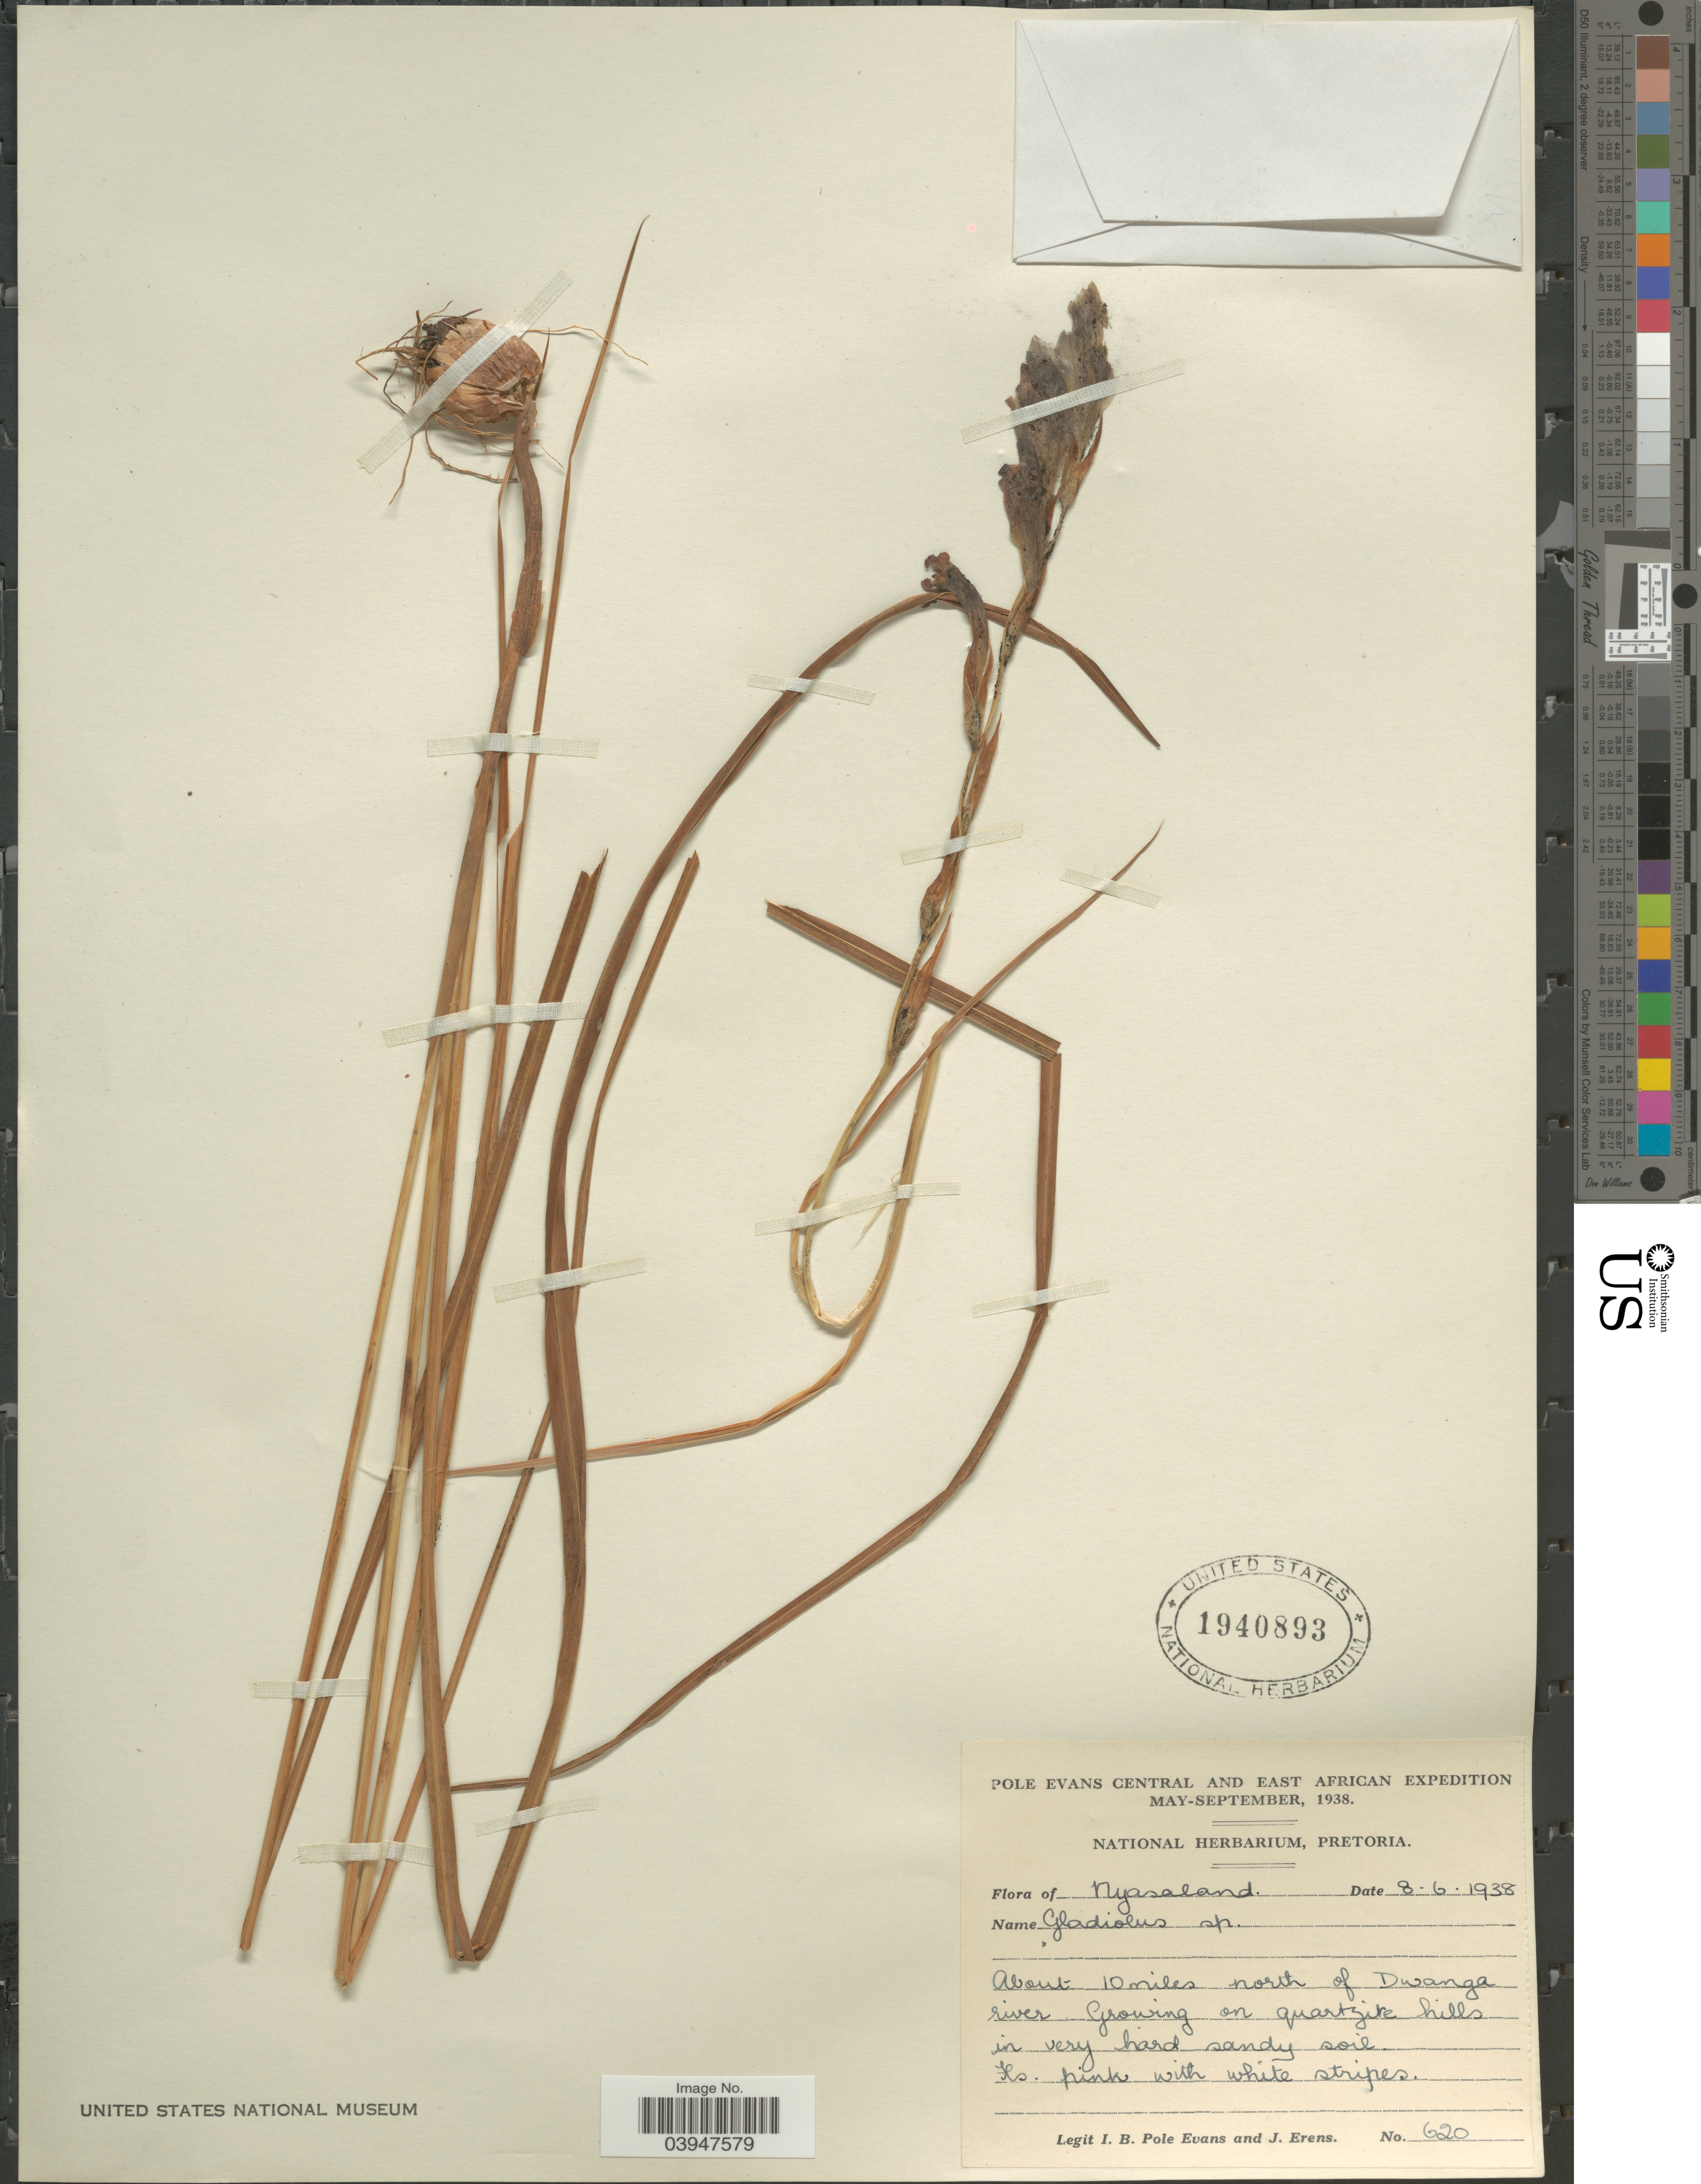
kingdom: Plantae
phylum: Tracheophyta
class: Liliopsida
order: Asparagales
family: Iridaceae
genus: Gladiolus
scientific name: Gladiolus sp.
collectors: I. B. Pole-Evans & J. Erens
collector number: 620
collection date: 1938-06-08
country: Malawi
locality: Central and East African. Nyasaland. About 10 miles north of Dwanga river.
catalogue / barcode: US 1940893